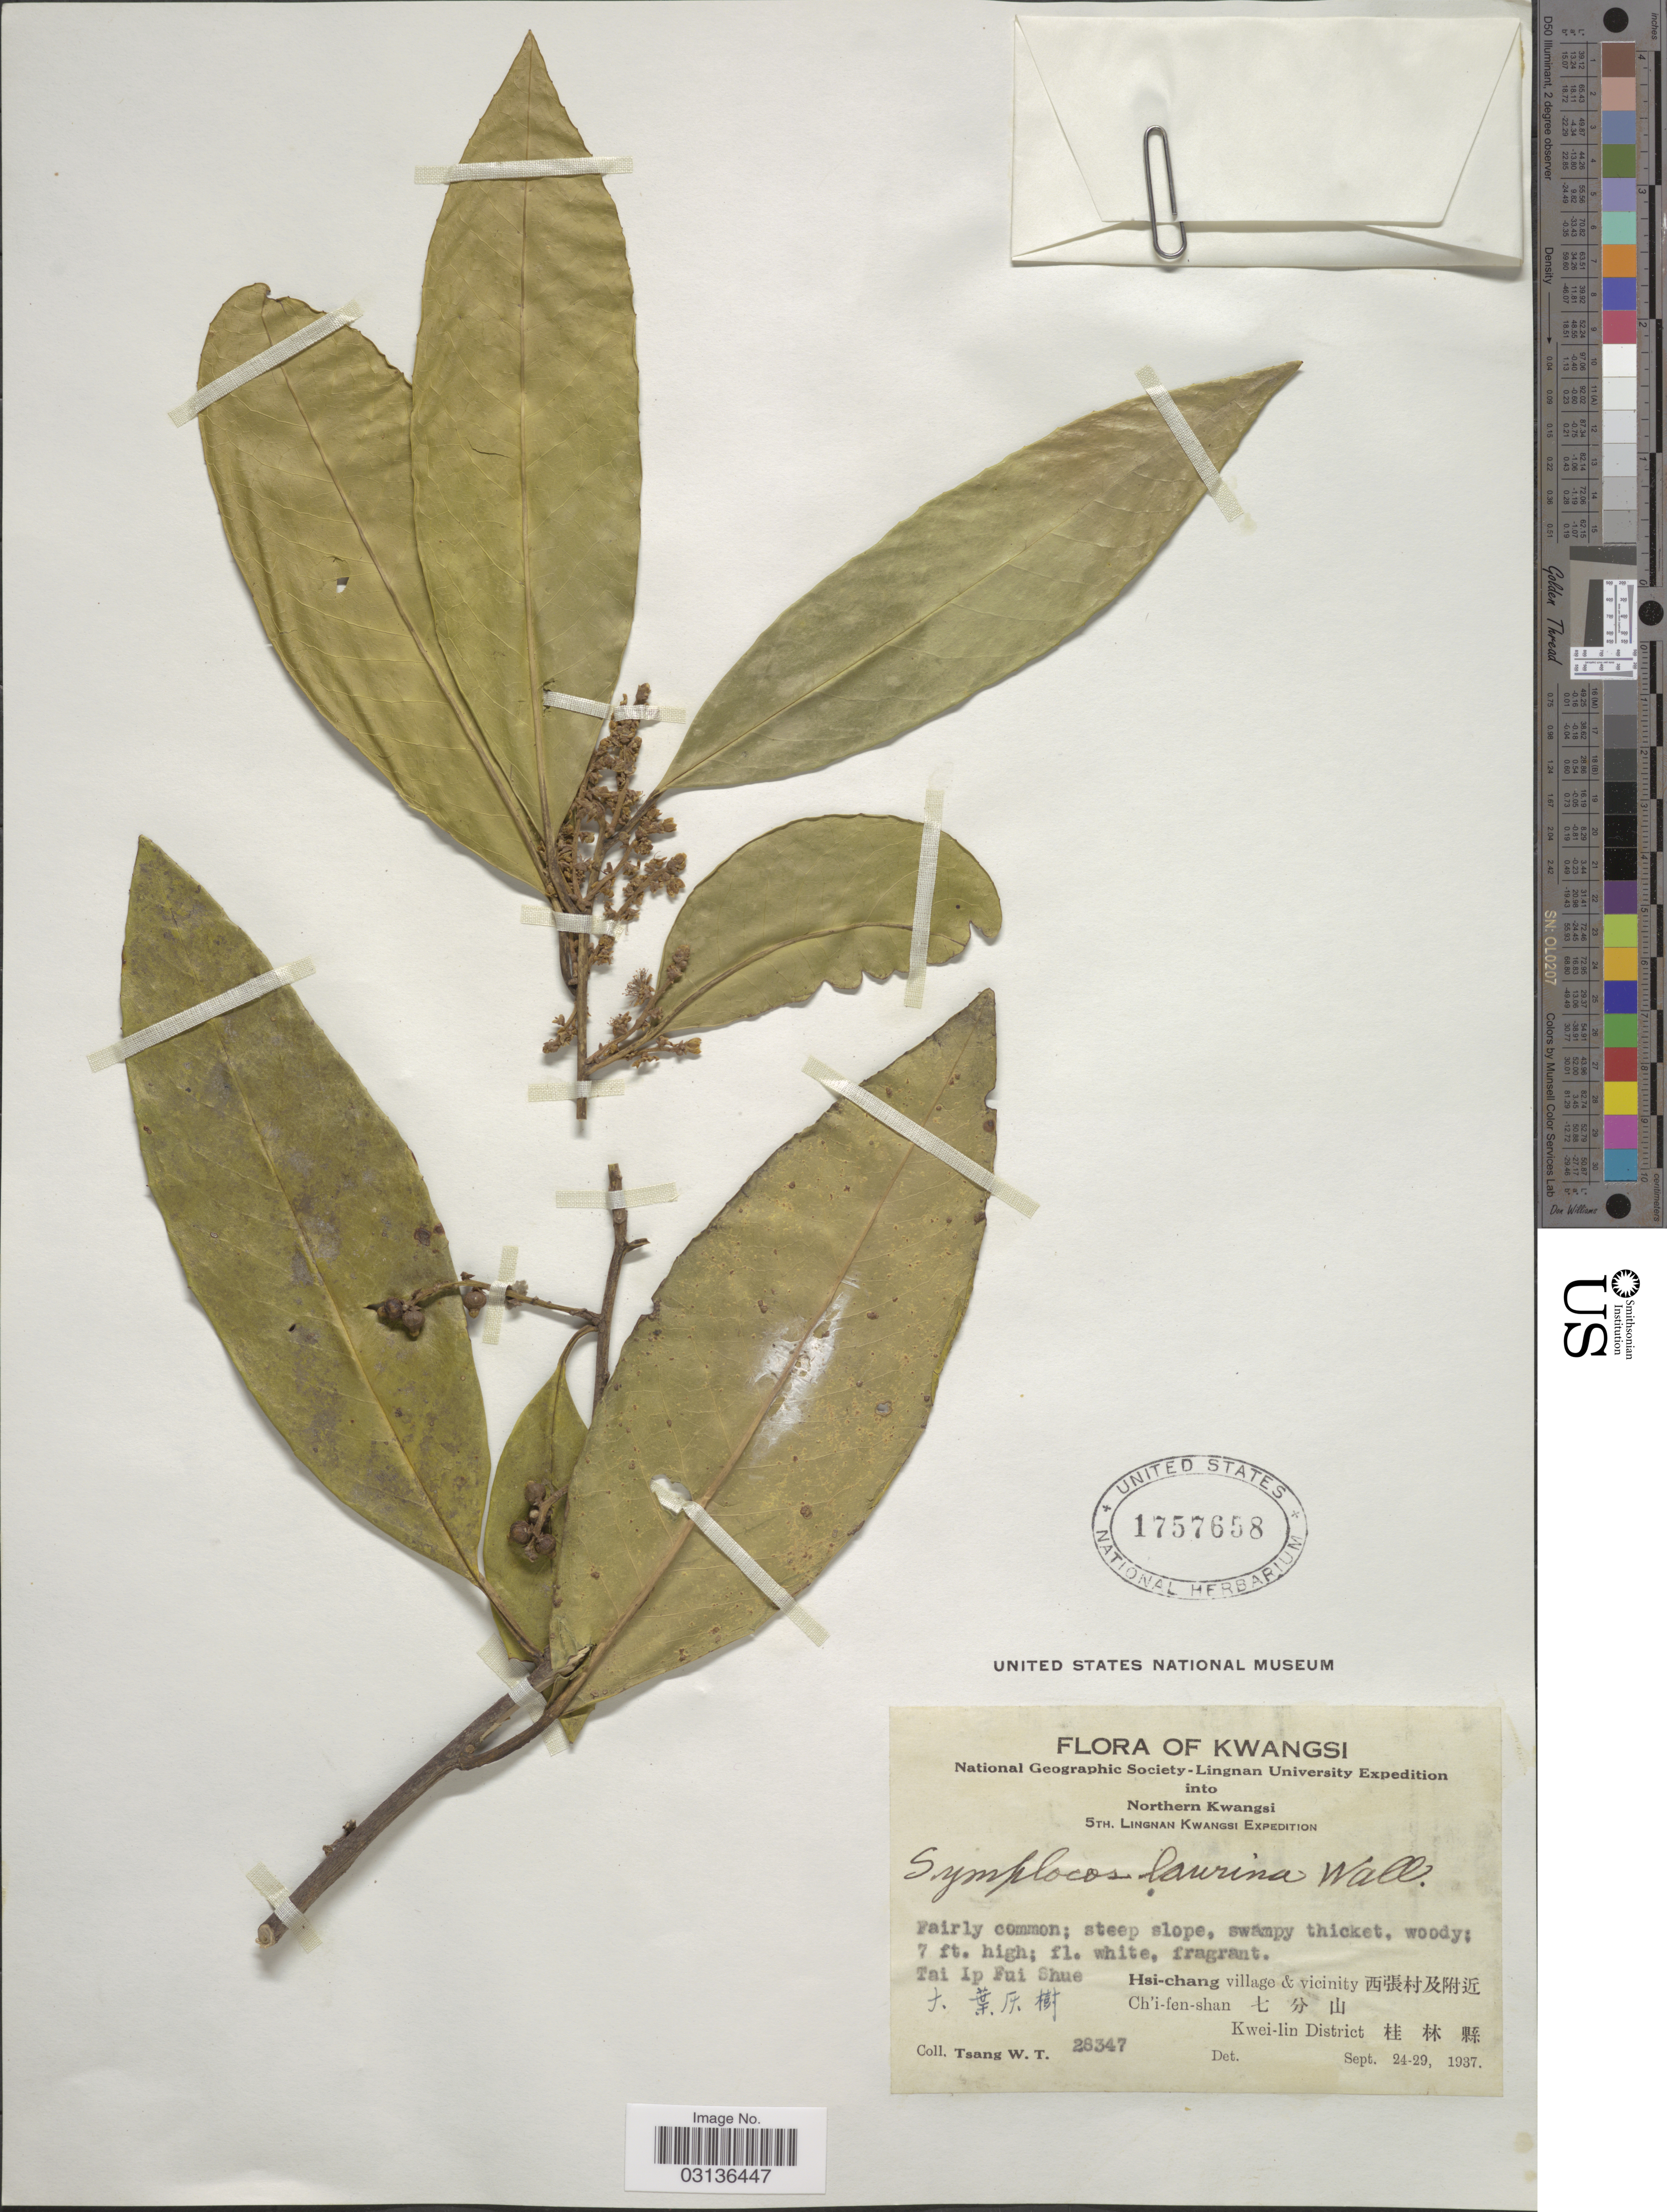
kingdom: Plantae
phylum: Tracheophyta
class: Magnoliopsida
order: Ericales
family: Symplocaceae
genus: Symplocos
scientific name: Symplocos cochinchinensis subsp. laurina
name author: (Retz.) Noot.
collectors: W. T. Tsang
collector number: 28347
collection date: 1937-09-24/1937-09-29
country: China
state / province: Guangxi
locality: Kwangsi. Northern Kwangsi. Tai Ip Fui Shue. Hsi-chang village & vicinity. Ch'i-fen-shan. Kwei-lin District.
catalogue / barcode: US 1757658